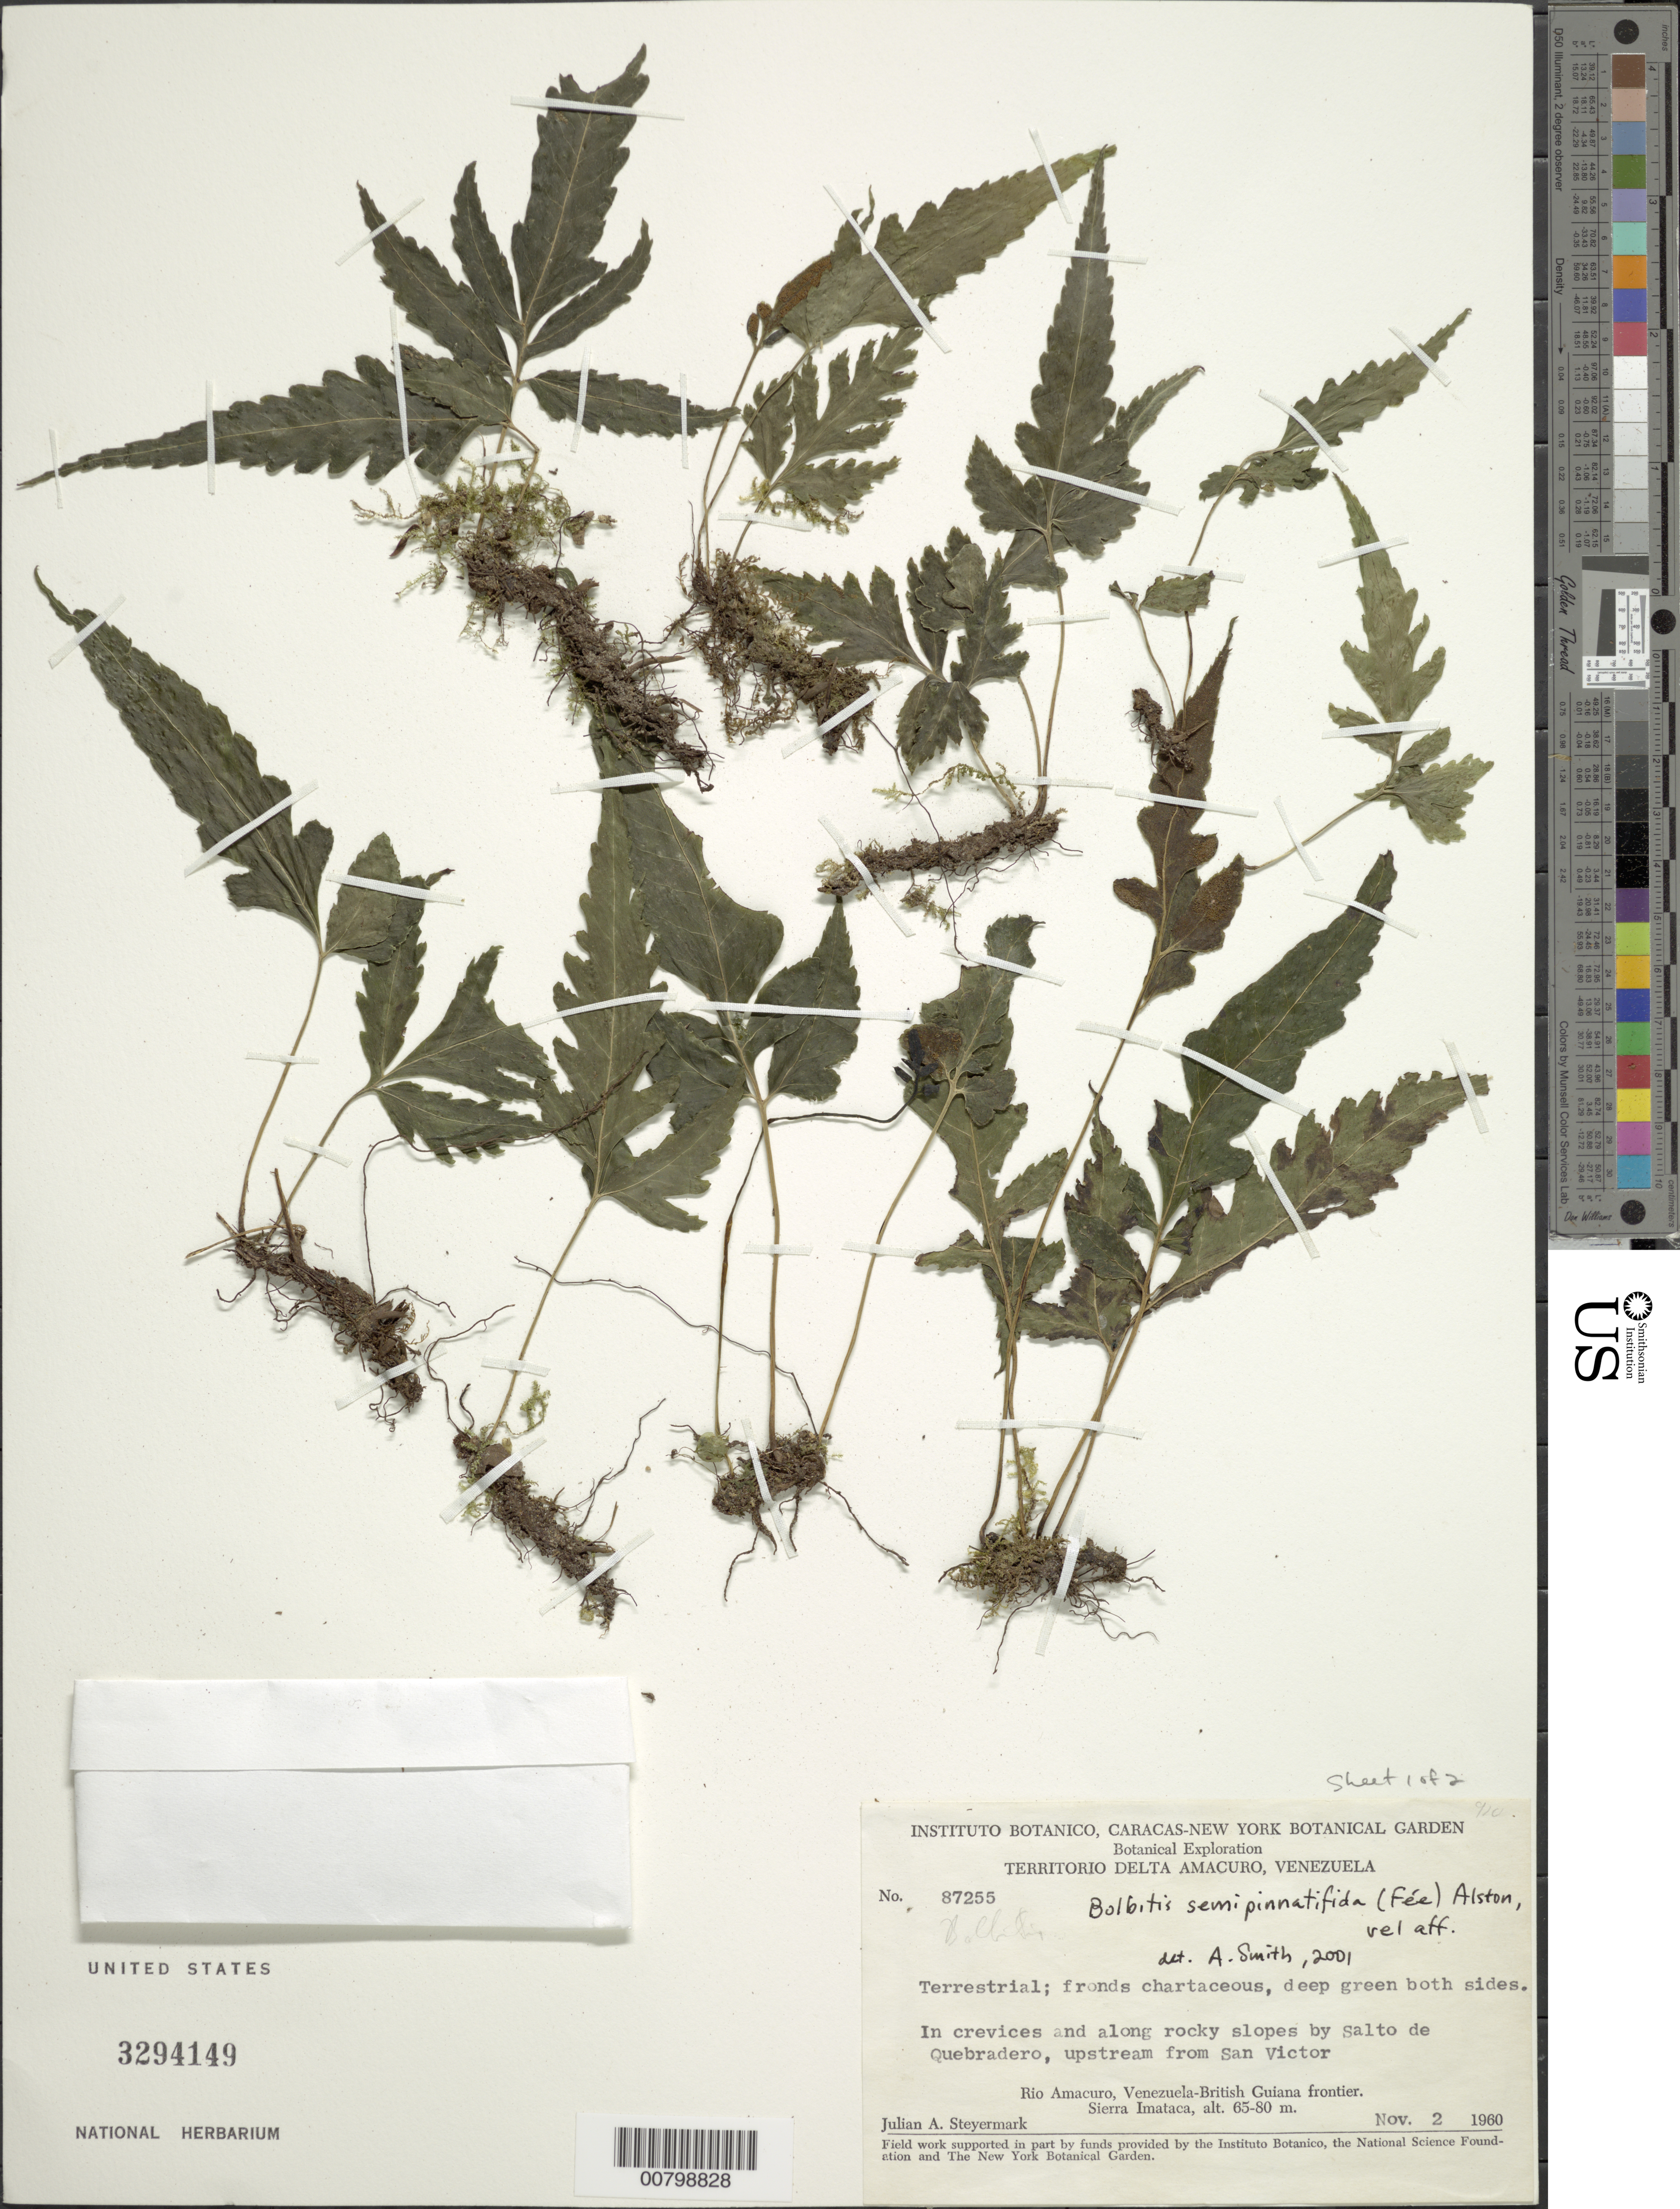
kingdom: Plantae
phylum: Tracheophyta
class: Polypodiopsida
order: Polypodiales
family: Dryopteridaceae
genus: Bolbitis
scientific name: Bolbitis semipinnatifida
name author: (Fée) Alston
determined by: Smith, A.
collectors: J. Steyermark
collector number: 87255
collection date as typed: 2-Nov-60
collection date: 1960-11-02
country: Venezuela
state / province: Delta Amacuro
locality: Río Amacuro, Venezuela-British Guiana frontier, Sierra Imataca; upstream from San Victor, near Salto de Quebradero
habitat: Crevices and along rocky slopes by salto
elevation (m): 65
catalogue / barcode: US 3294149